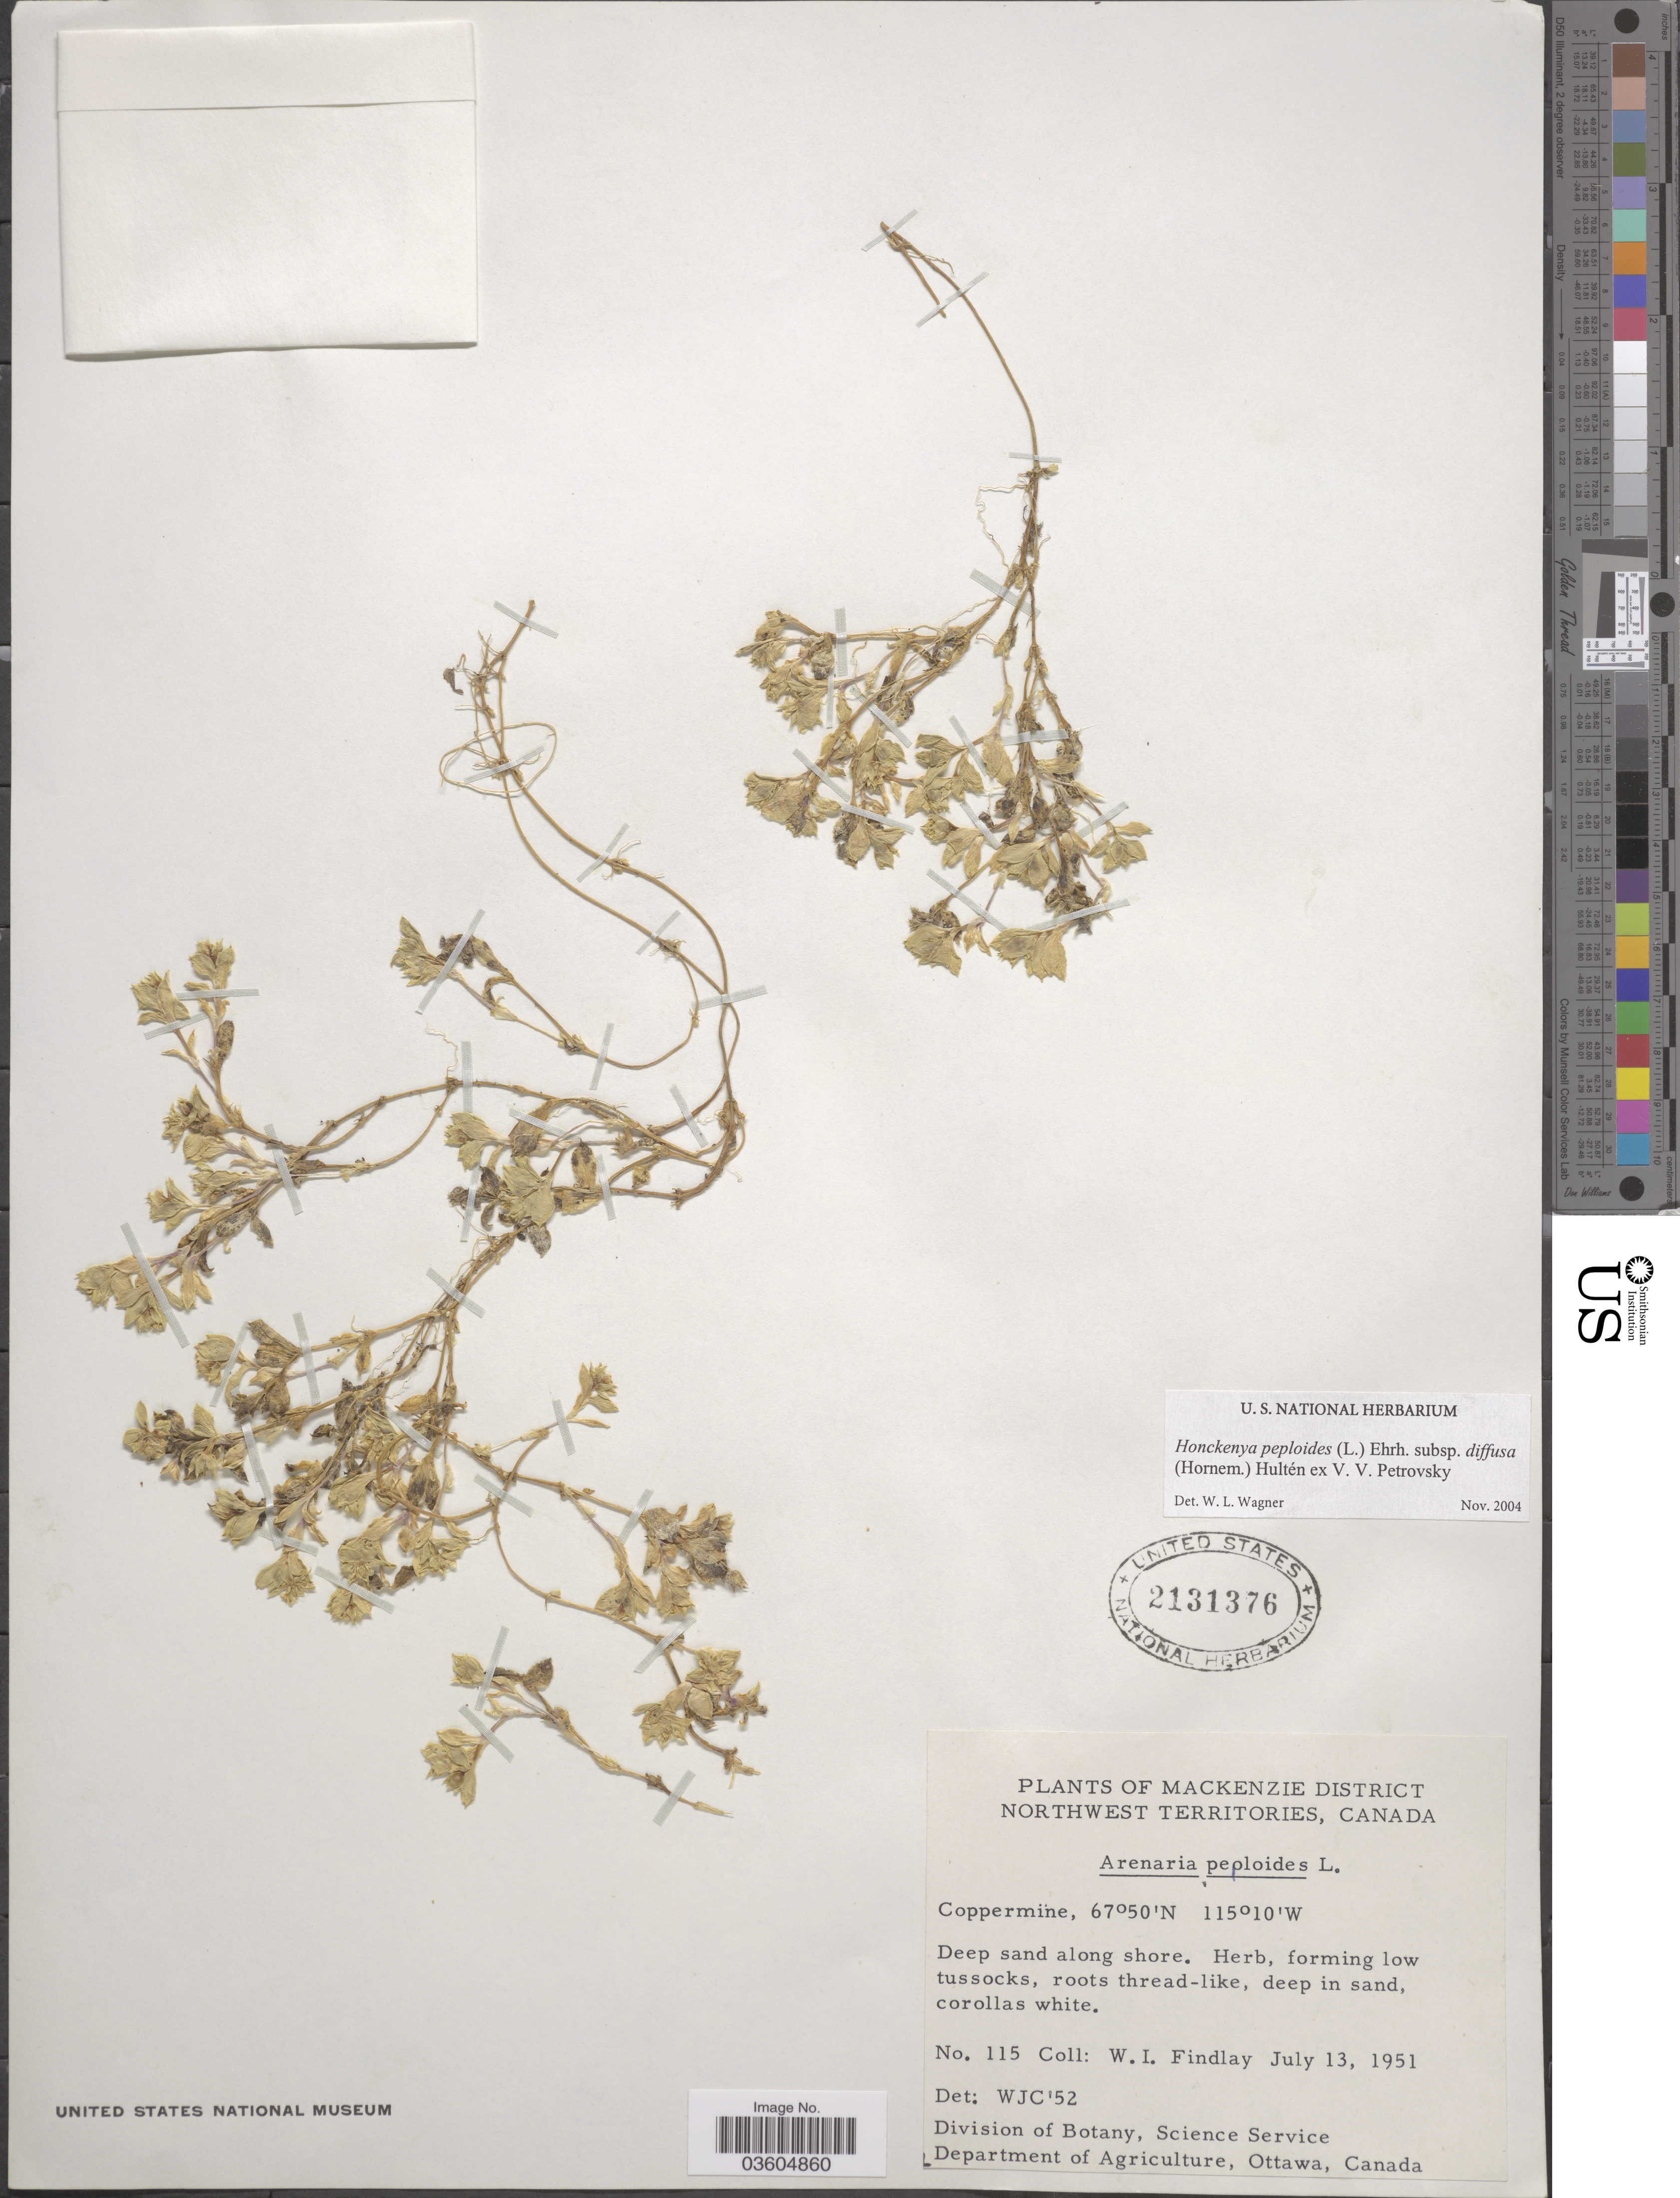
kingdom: Plantae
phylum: Tracheophyta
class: Magnoliopsida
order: Caryophyllales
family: Caryophyllaceae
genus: Honckenya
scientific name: Honckenya peploides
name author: (L.) Ehrh.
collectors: W. Findlay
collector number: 115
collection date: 1951-07-13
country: Canada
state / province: Northwest Territories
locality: Mackenzie District. Coppermine.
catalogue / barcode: US 2131376